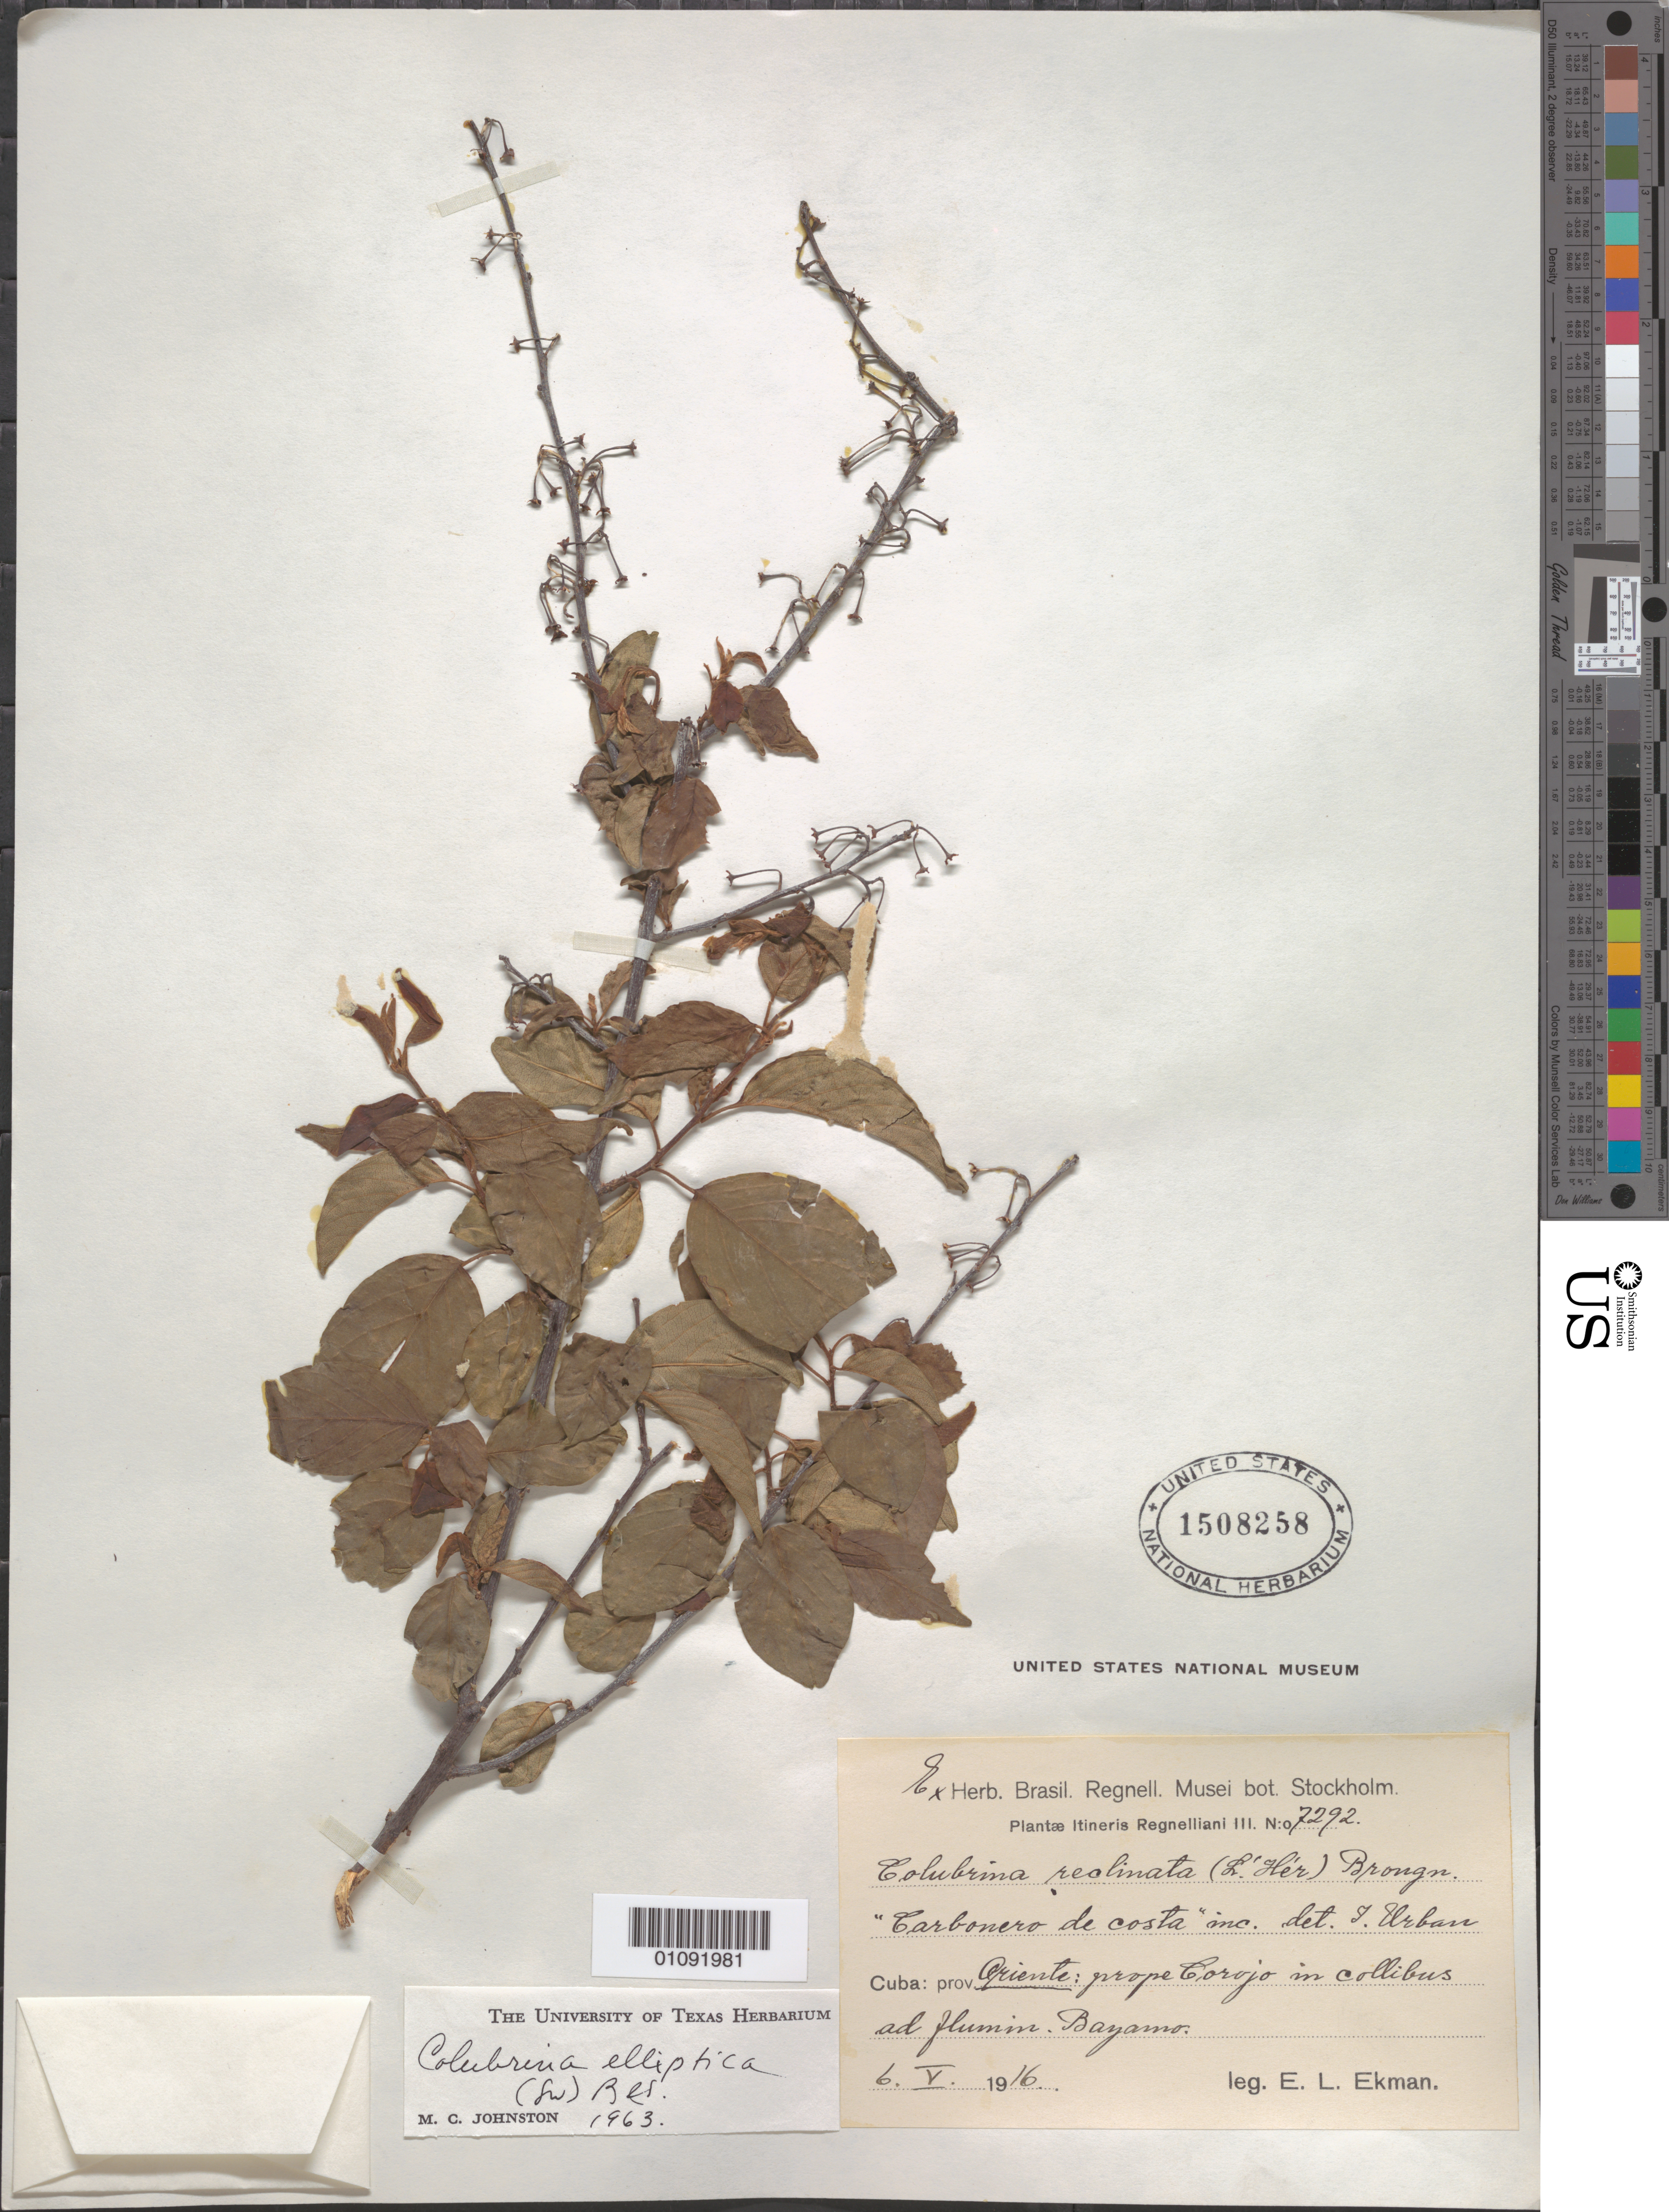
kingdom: Plantae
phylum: Tracheophyta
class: Magnoliopsida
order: Rosales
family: Rhamnaceae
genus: Colubrina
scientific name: Colubrina elliptica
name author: (Sw.) Brizicky & W.L. Stern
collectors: E. L. Ekman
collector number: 7292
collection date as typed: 06 May 1916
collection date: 1916-05-06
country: Cuba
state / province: Oriente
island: Cuba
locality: Oriente: prope Corojo in collibus ad flumin Bayamo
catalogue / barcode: US 1508258